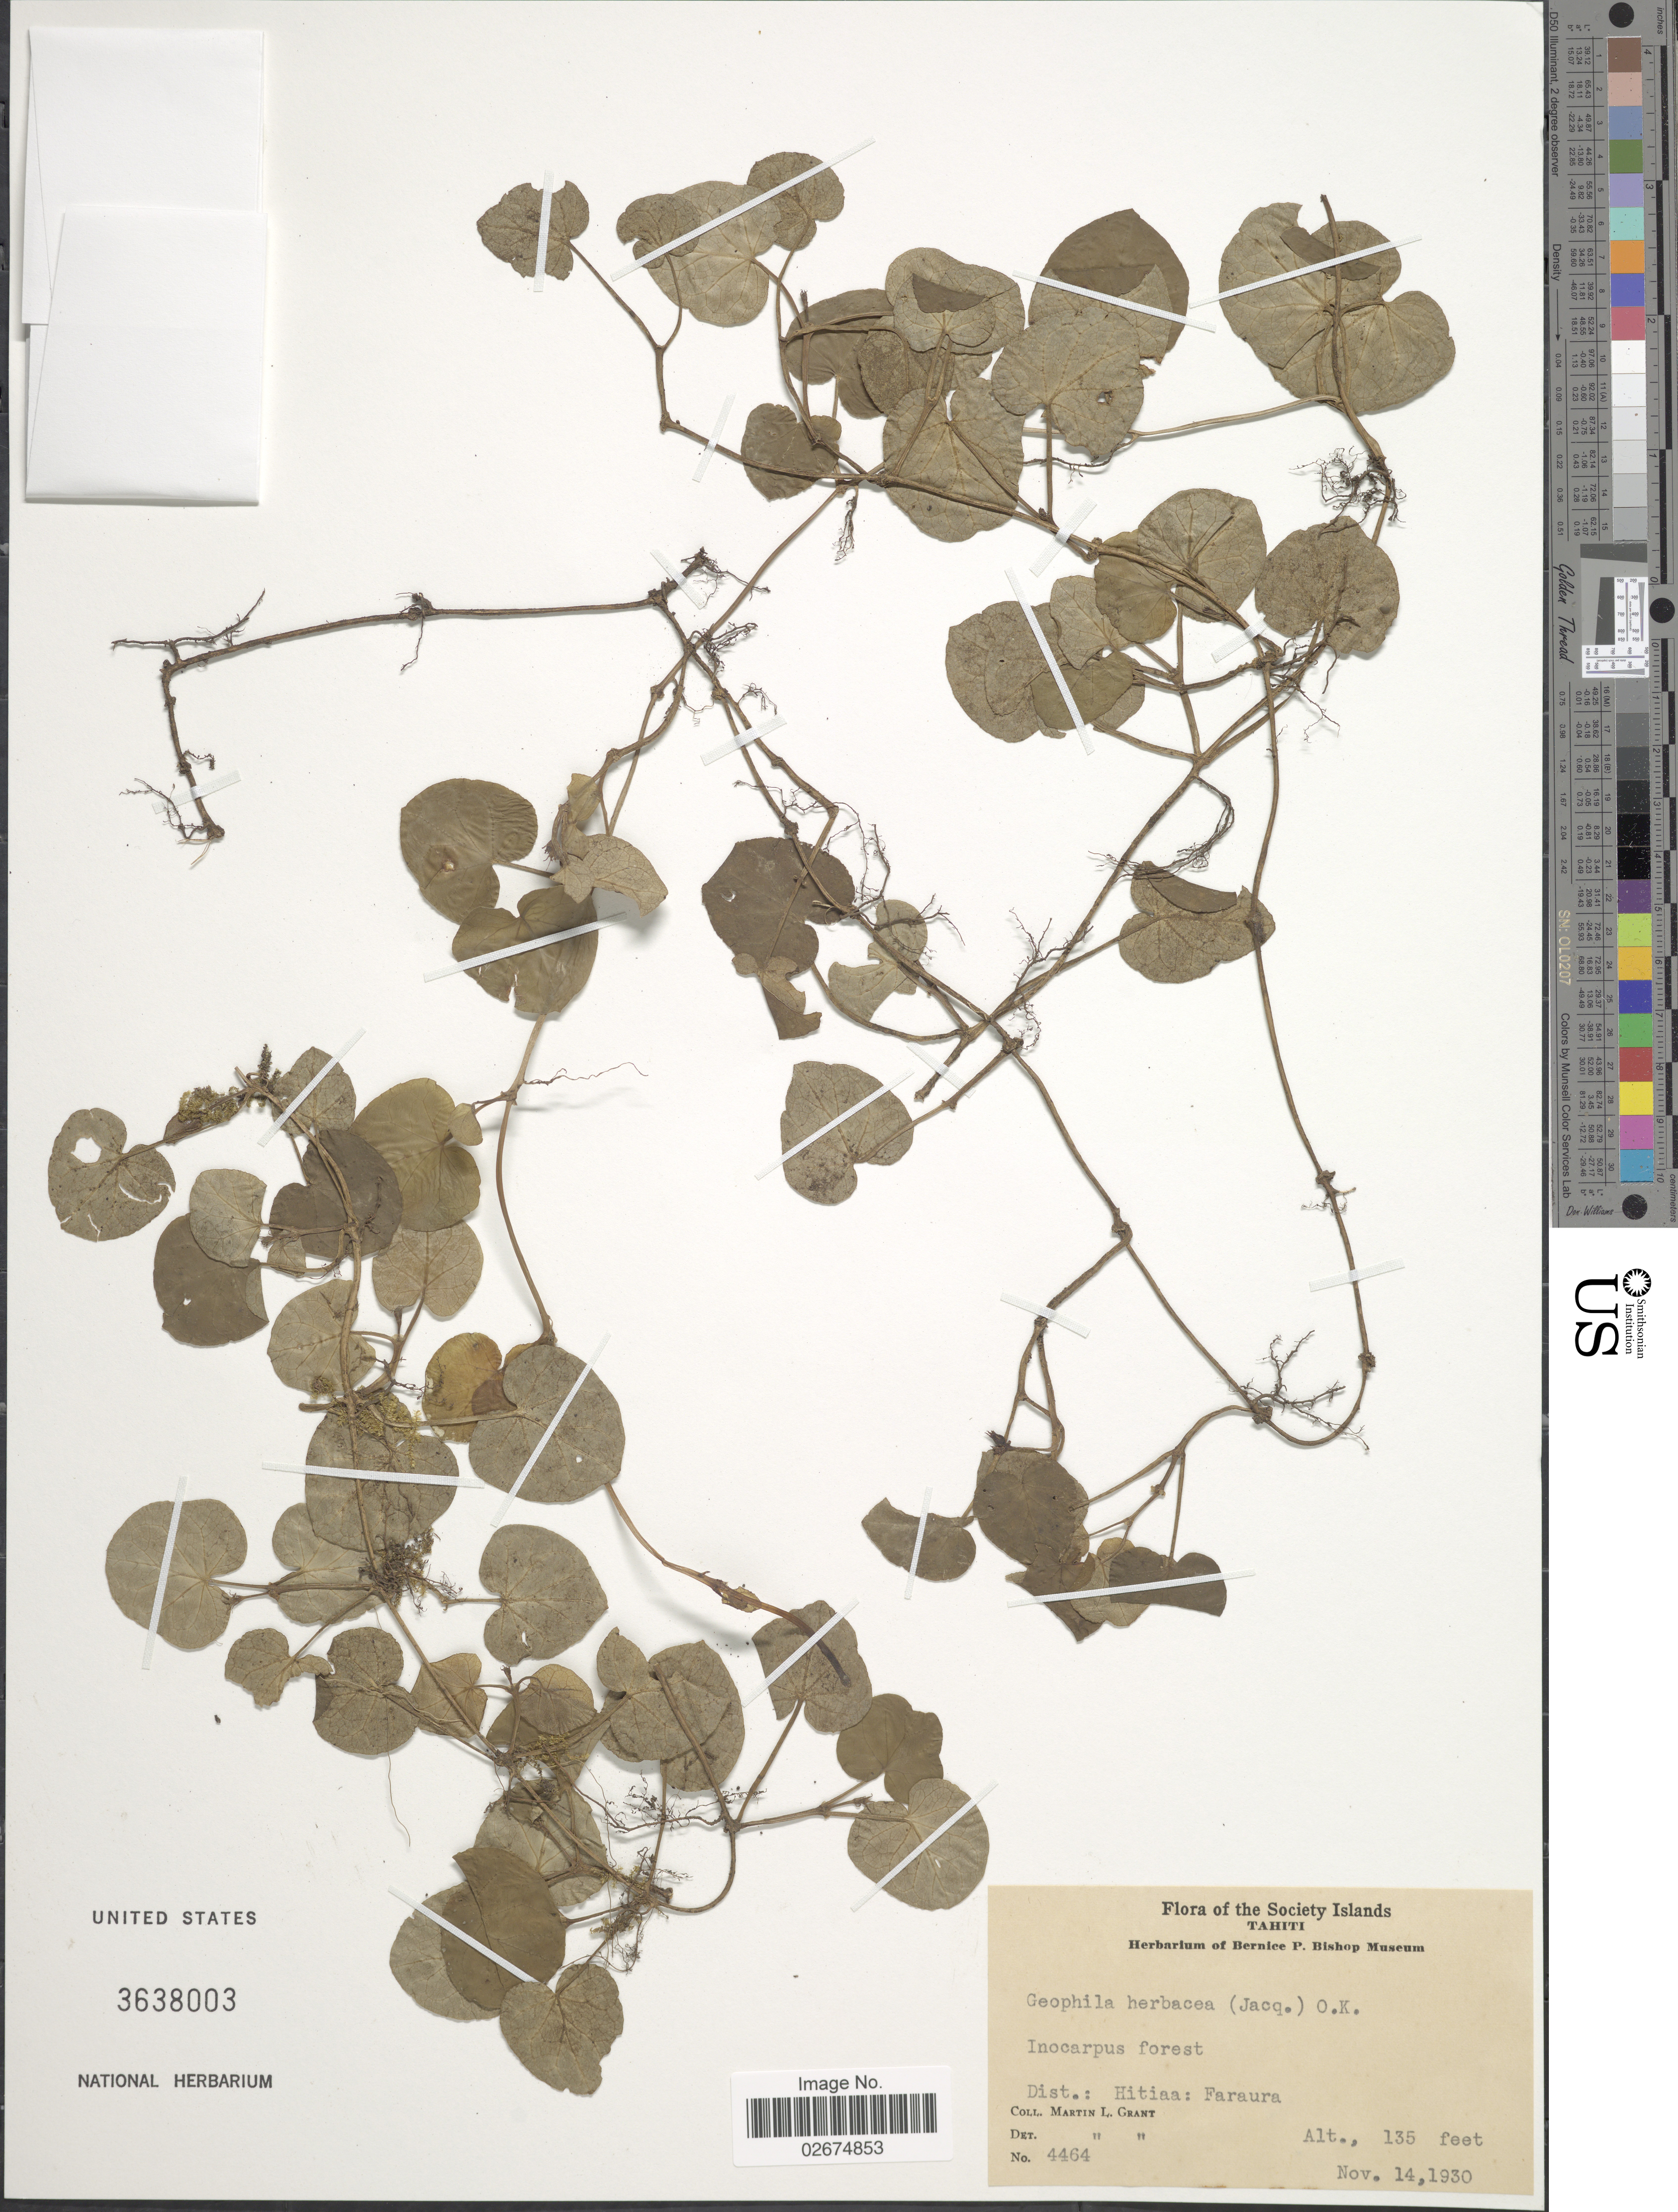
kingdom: Plantae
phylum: Tracheophyta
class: Magnoliopsida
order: Gentianales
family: Rubiaceae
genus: Geophila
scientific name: Geophila repens var. asiatica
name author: (Cham. & Schltdl.) Fosberg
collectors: M. L. Grant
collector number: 4464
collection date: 1930-11-14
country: French Polynesia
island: Tahiti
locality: Society Islands. Tahiti. Dist.: Hitiaa: Faraura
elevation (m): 41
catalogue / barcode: US 3638003